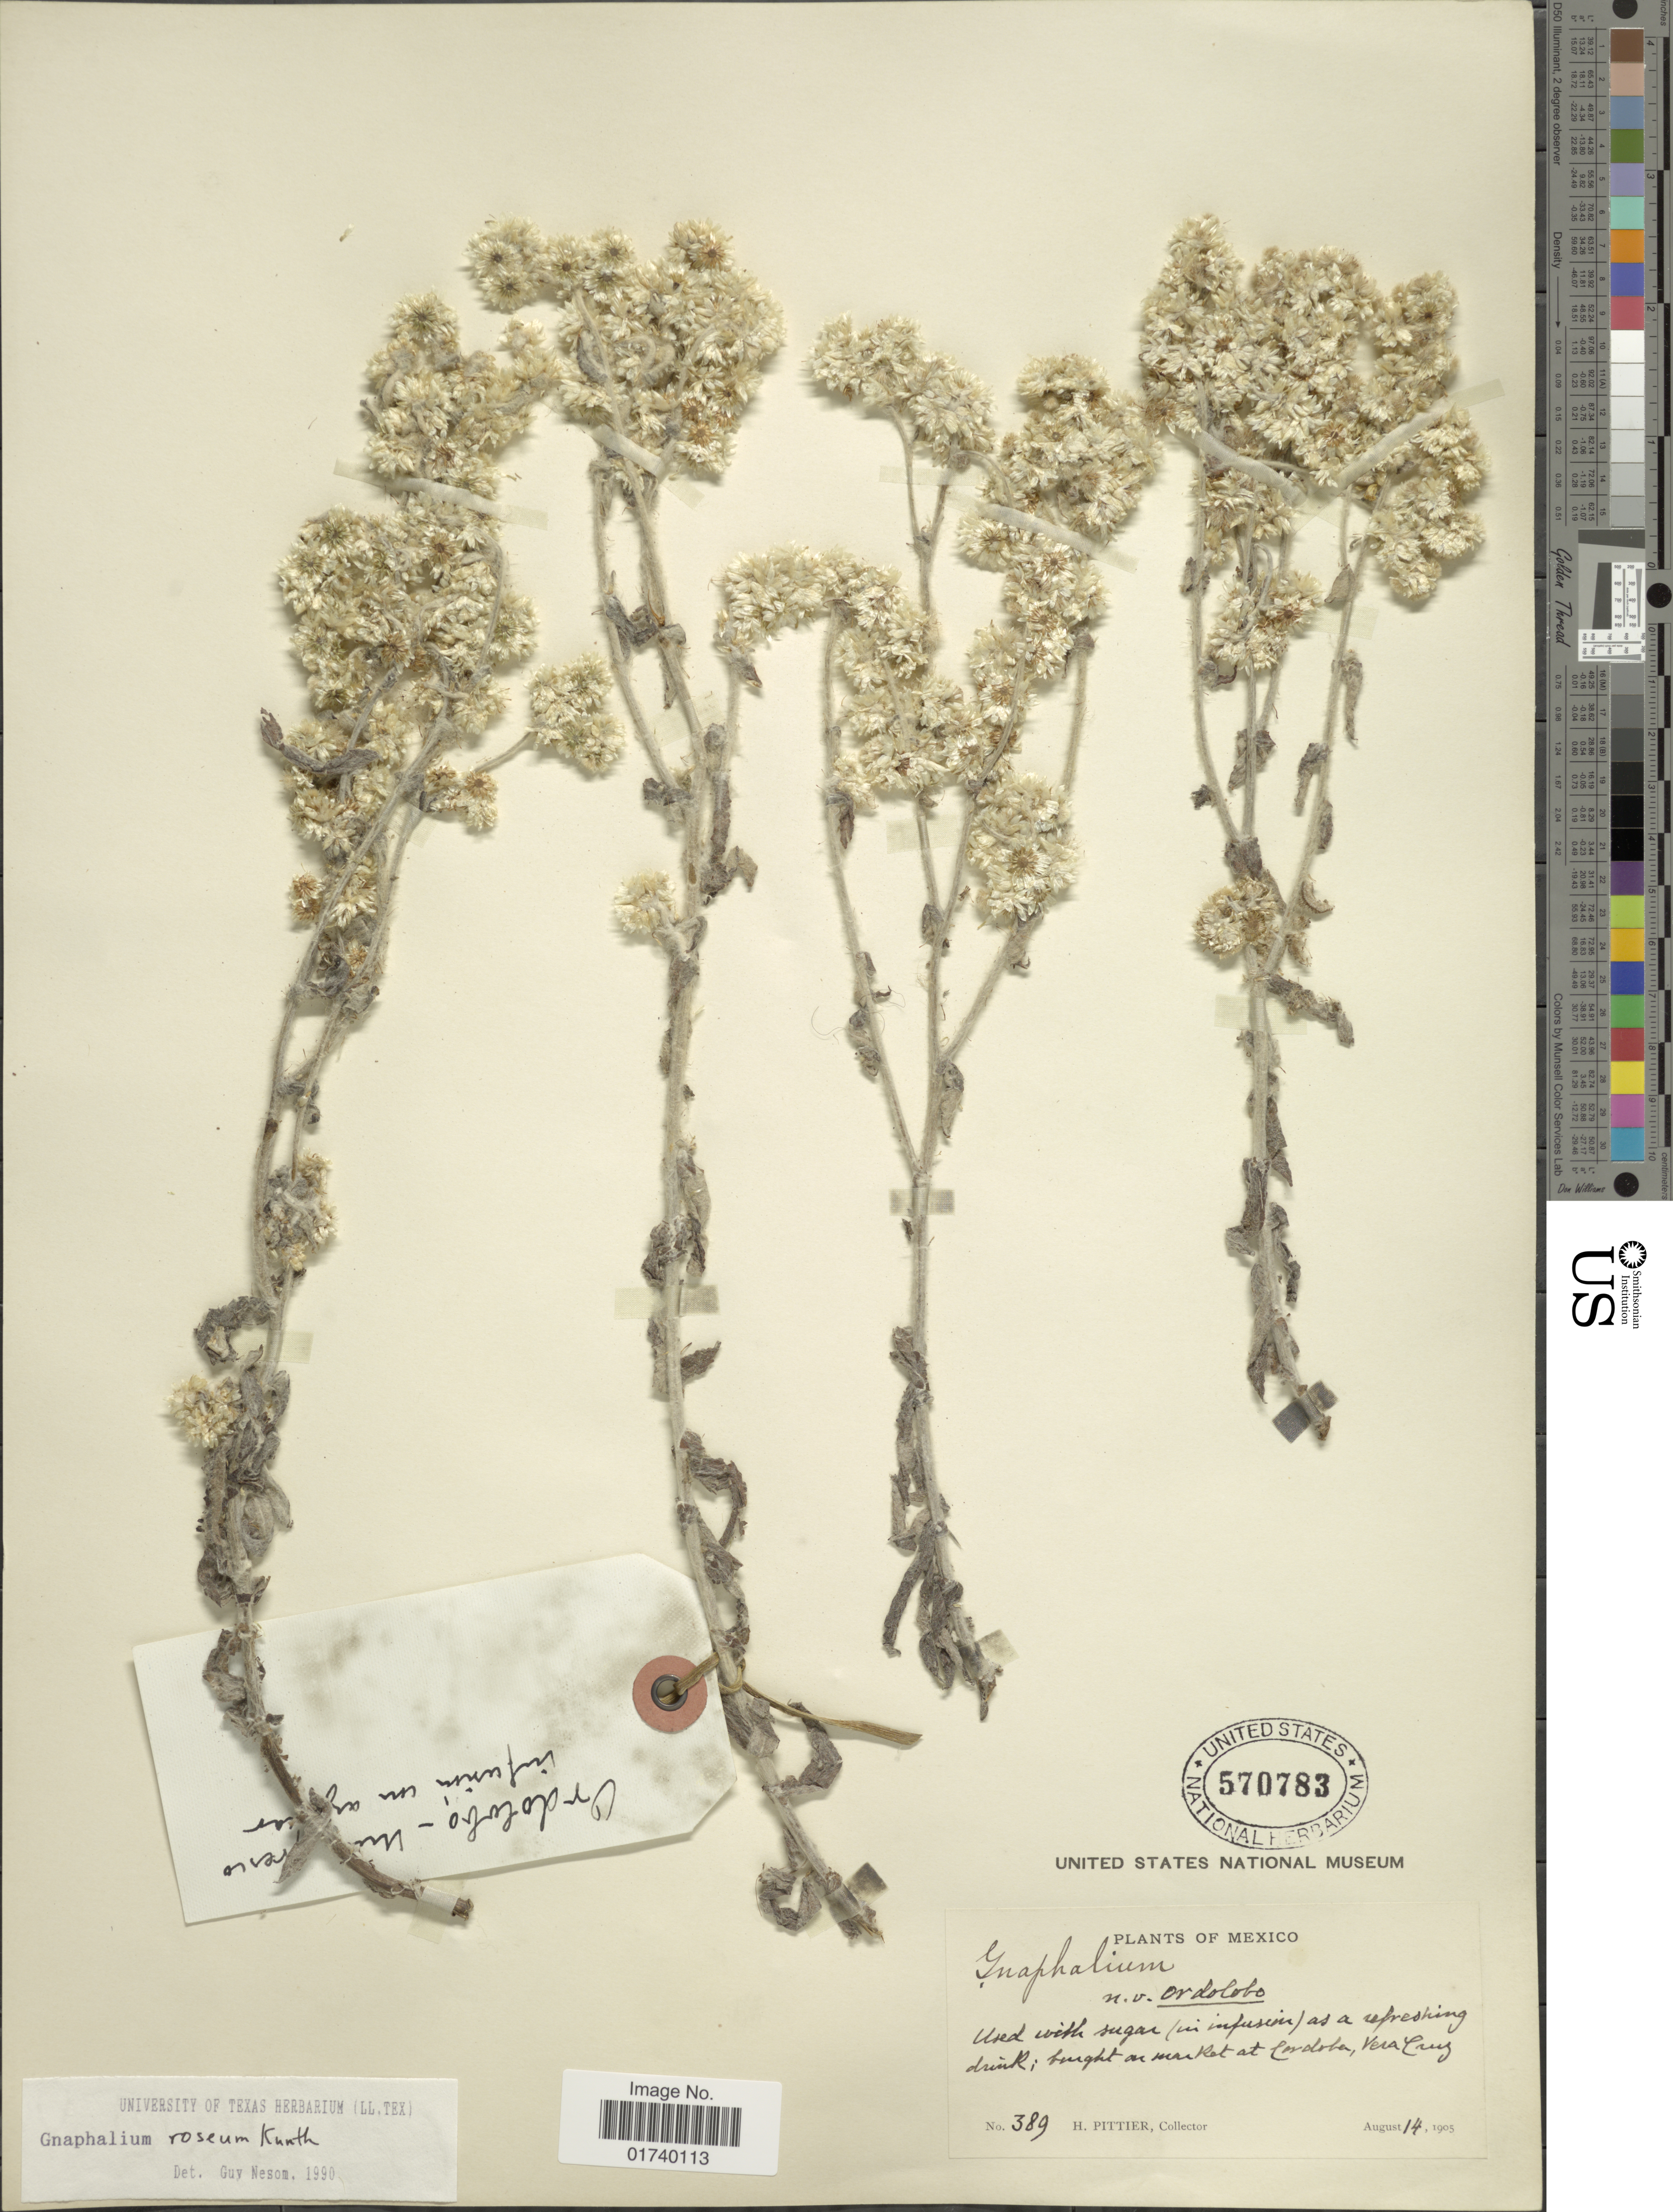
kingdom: Plantae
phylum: Tracheophyta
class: Magnoliopsida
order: Asterales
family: Asteraceae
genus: Pseudognaphalium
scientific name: Pseudognaphalium roseum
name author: (Kunth) Anderb.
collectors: H. F. Pittier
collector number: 389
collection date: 1905-08-14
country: Mexico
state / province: Veracruz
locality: Bought on the market at Cordola, Vera cruz.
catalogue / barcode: US 570783